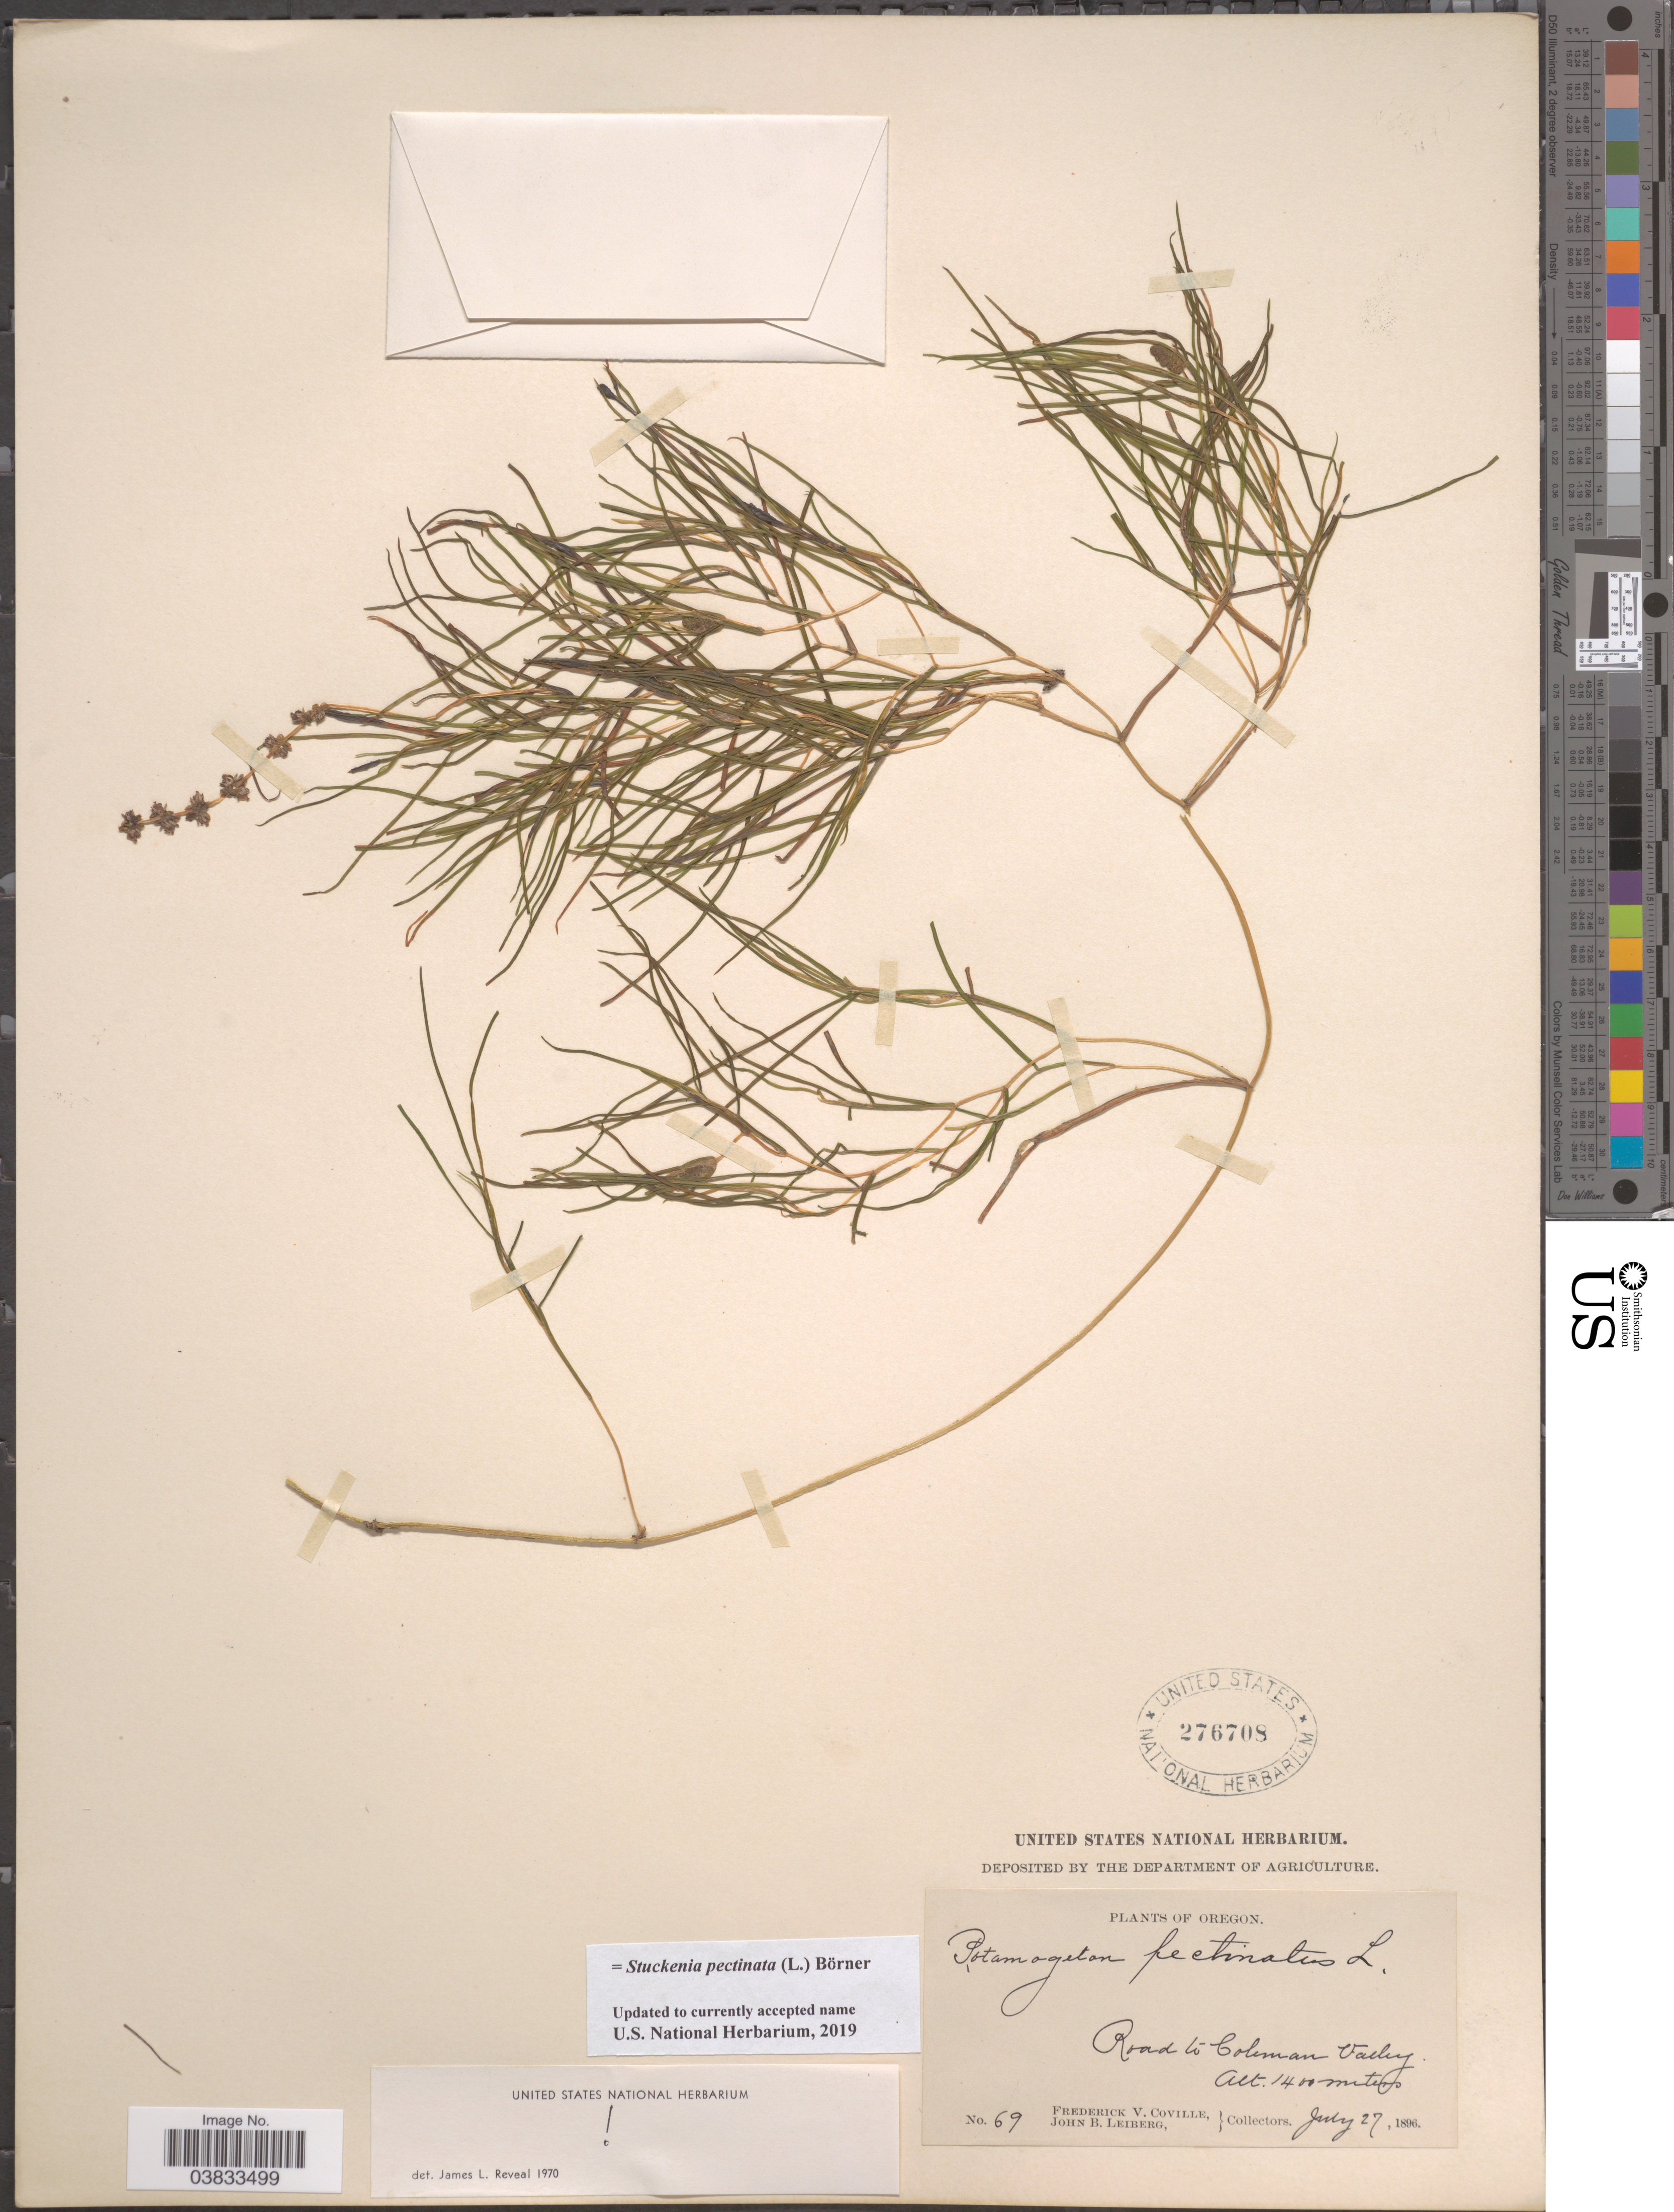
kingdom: Plantae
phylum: Tracheophyta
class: Liliopsida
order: Alismatales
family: Potamogetonaceae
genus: Stuckenia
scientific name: Stuckenia pectinata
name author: (L.) Börner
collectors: F. V. Coville & J. B. Leiberg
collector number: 69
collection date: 1896-07-27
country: United States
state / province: Oregon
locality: Road to Coleman Valley.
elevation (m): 1400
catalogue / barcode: US 276708